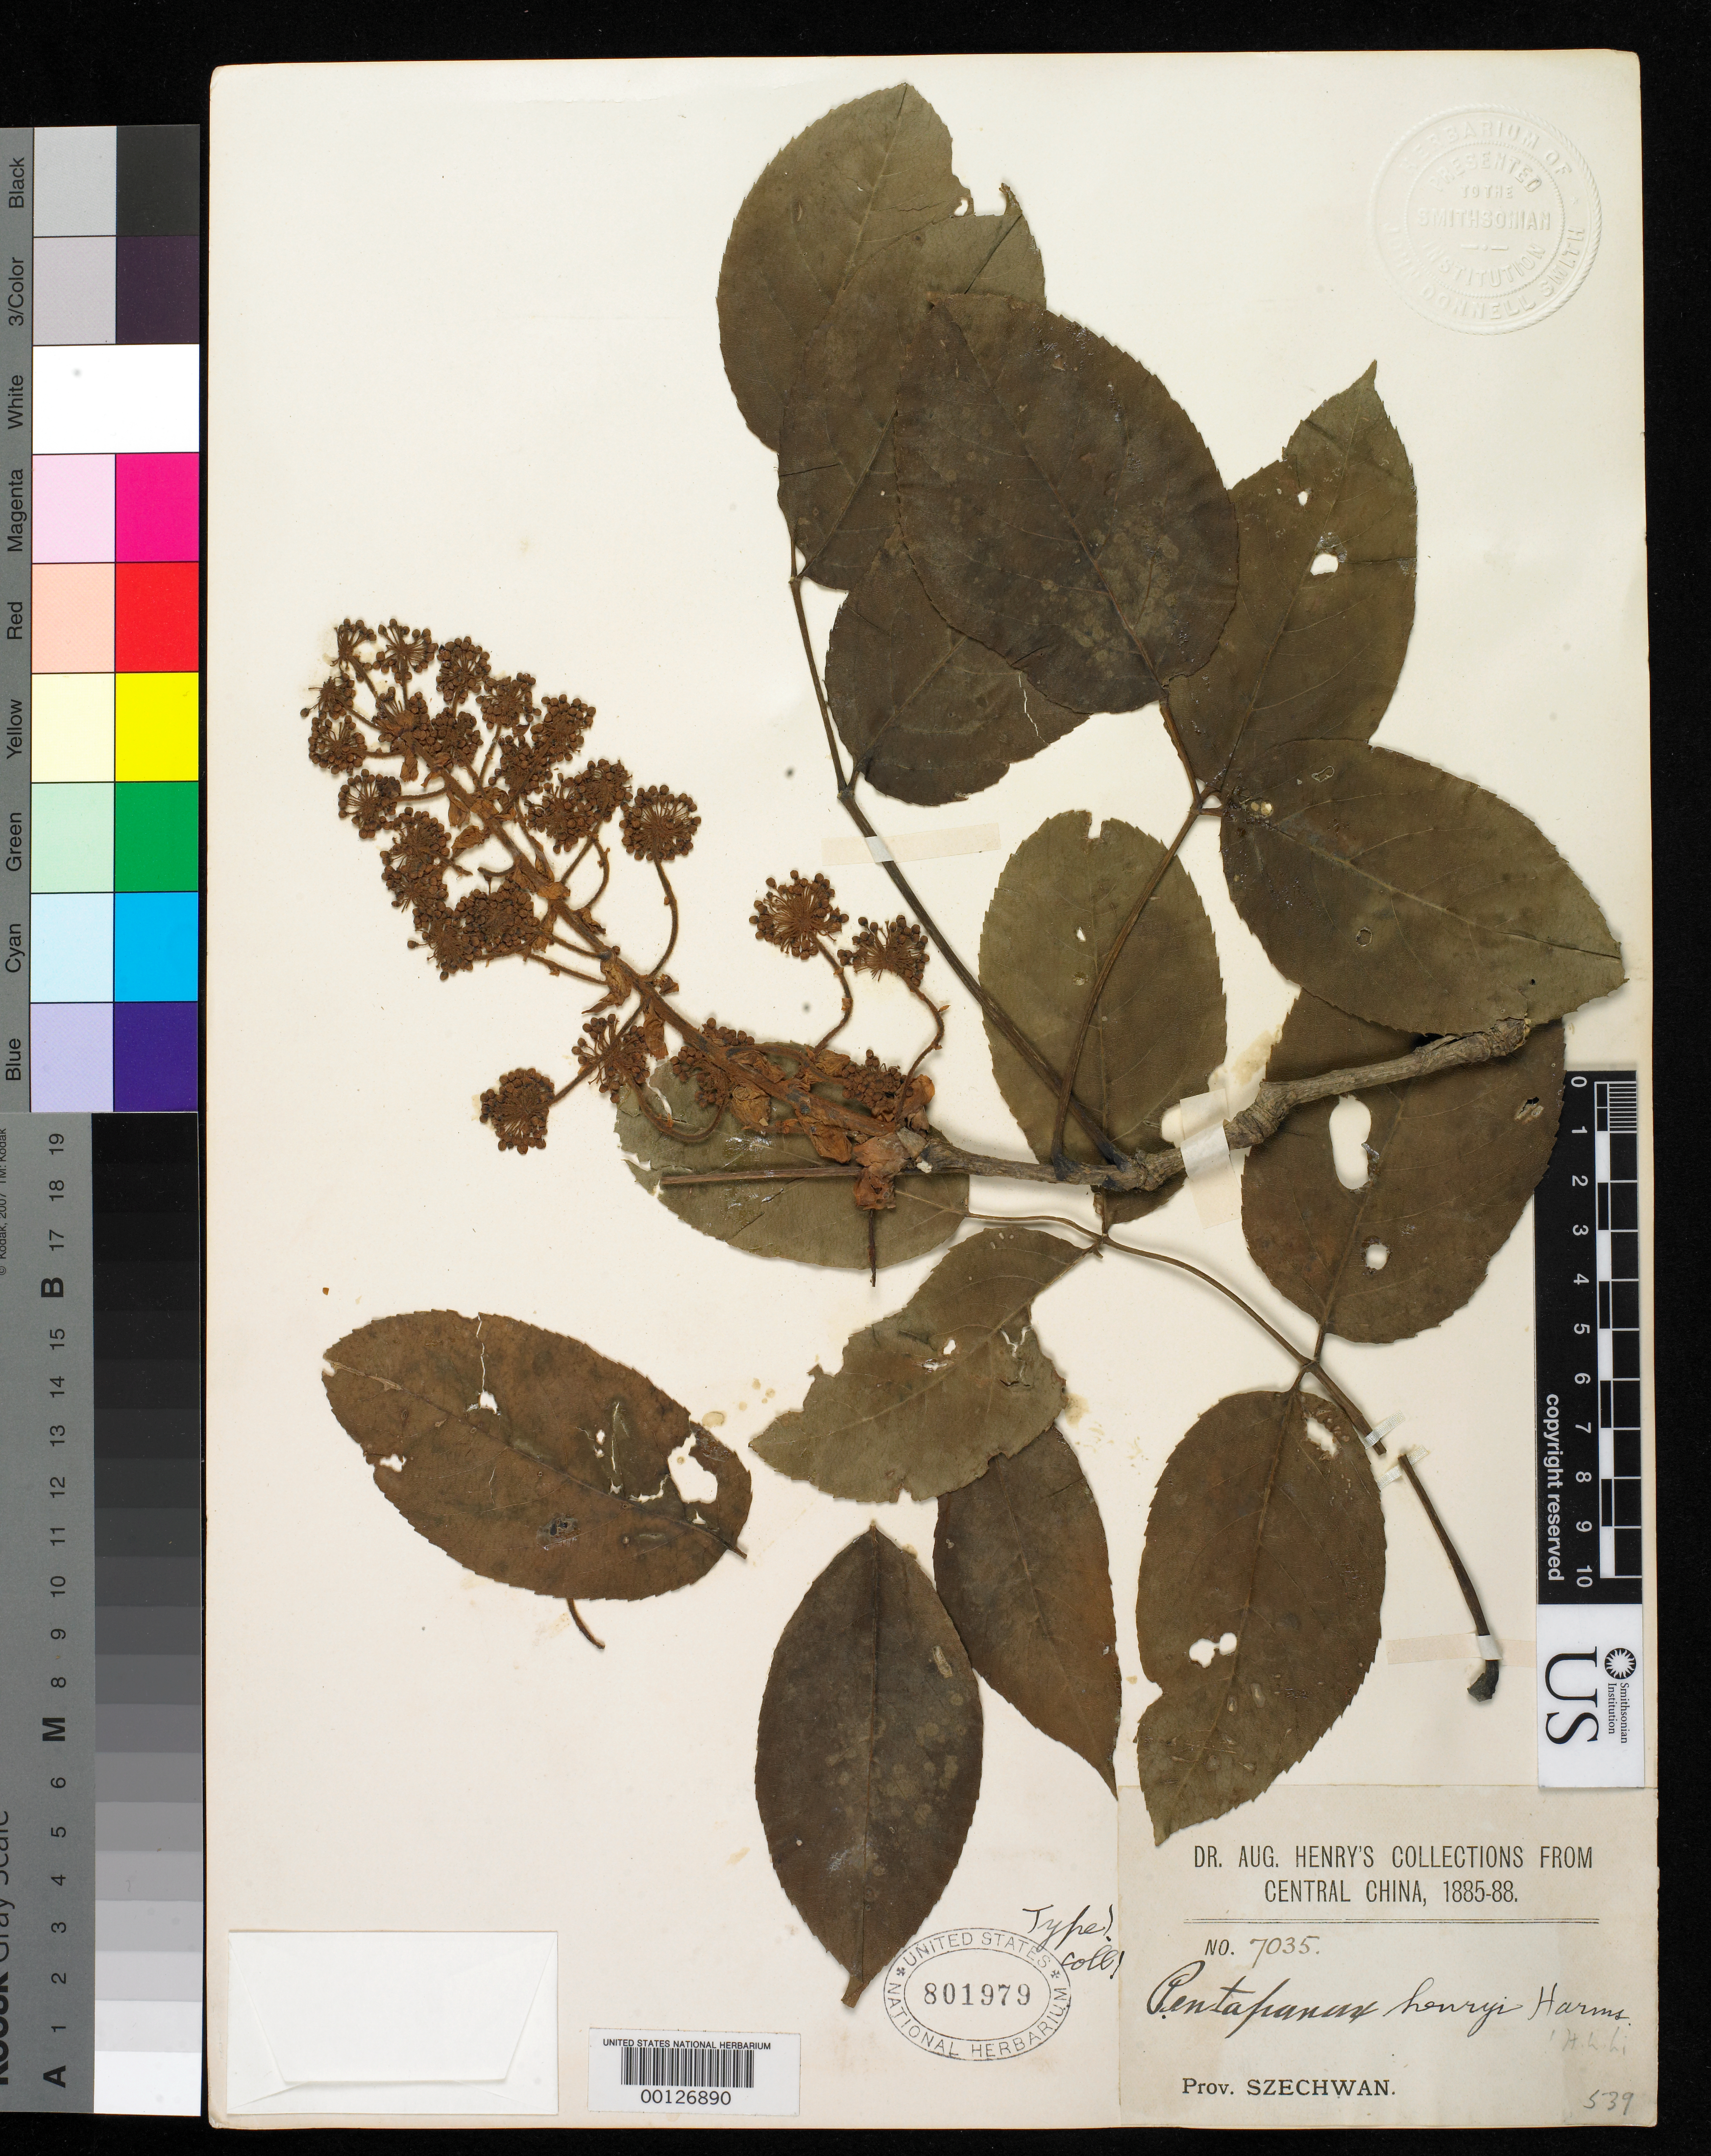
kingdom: Plantae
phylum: Tracheophyta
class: Magnoliopsida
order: Apiales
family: Araliaceae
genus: Pentapanax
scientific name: Pentapanax henryi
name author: Harms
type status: Isotype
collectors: A. Henry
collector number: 7035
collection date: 1885/1888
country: China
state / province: Sichuan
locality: Central China. Prov. Szechwan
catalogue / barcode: US 801979